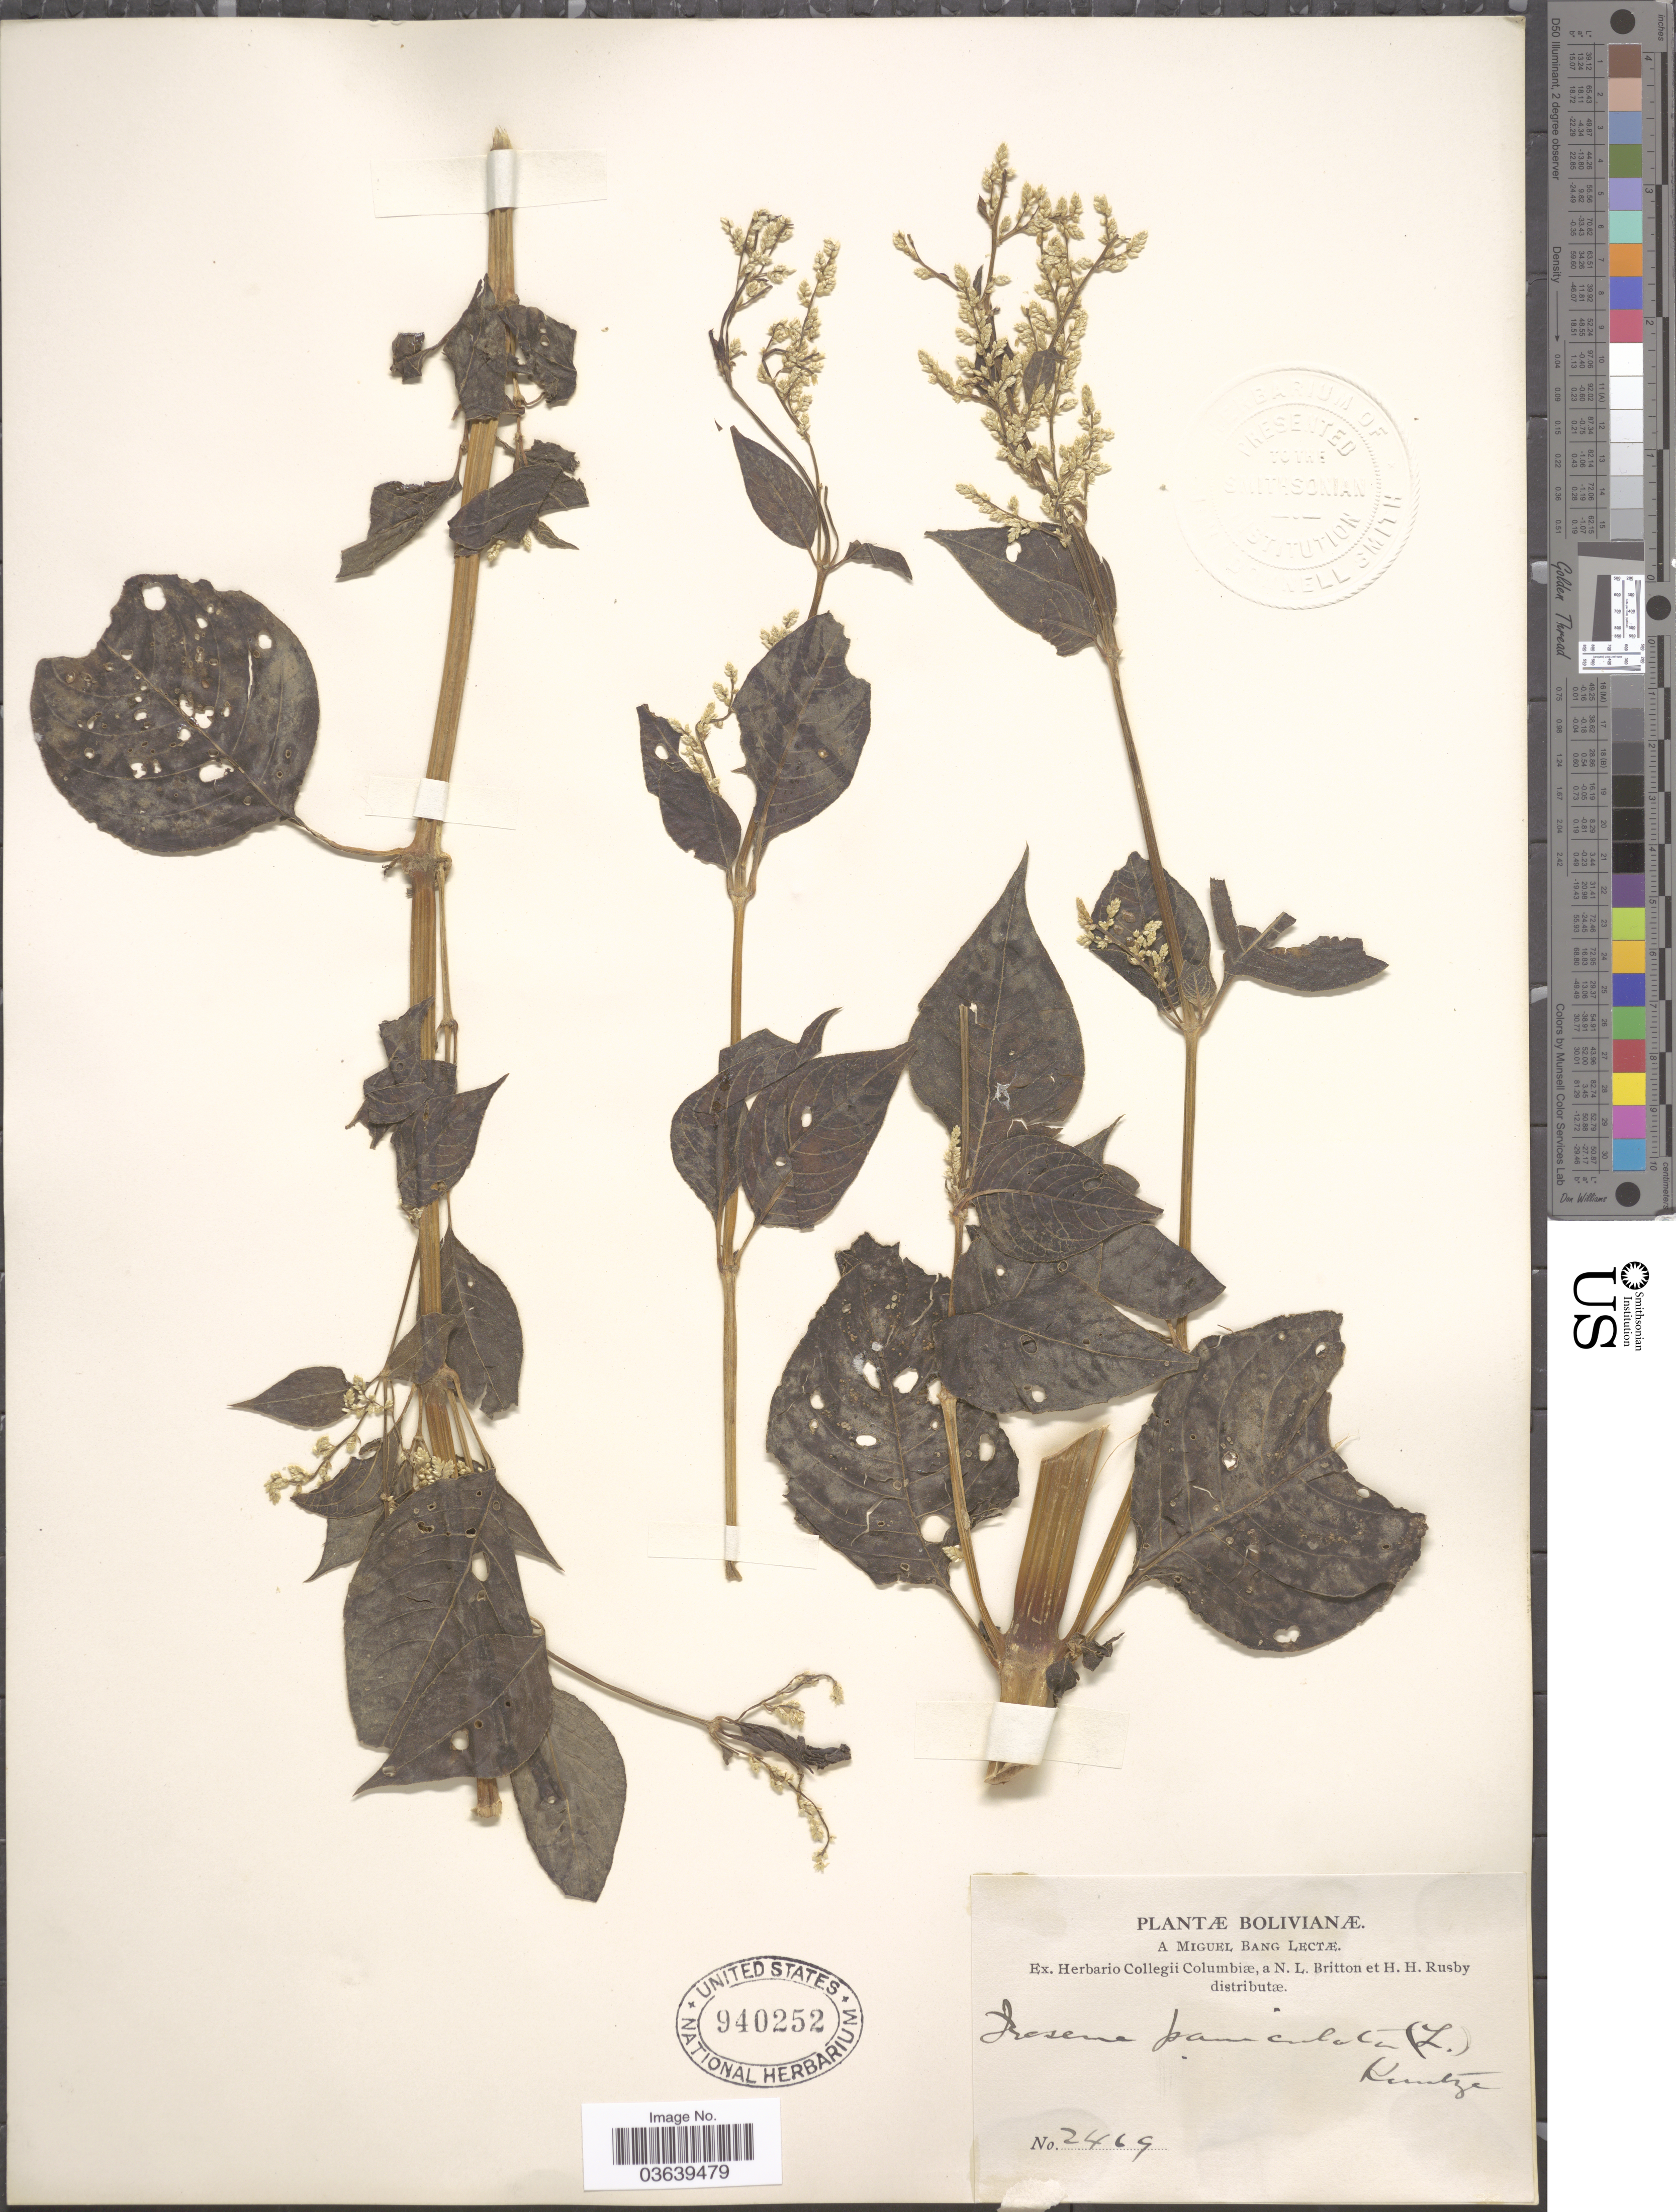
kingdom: Plantae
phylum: Tracheophyta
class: Magnoliopsida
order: Caryophyllales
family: Amaranthaceae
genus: Iresine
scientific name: Iresine celosia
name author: L.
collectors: M. Bang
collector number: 2469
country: Bolivia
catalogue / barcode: US 940252